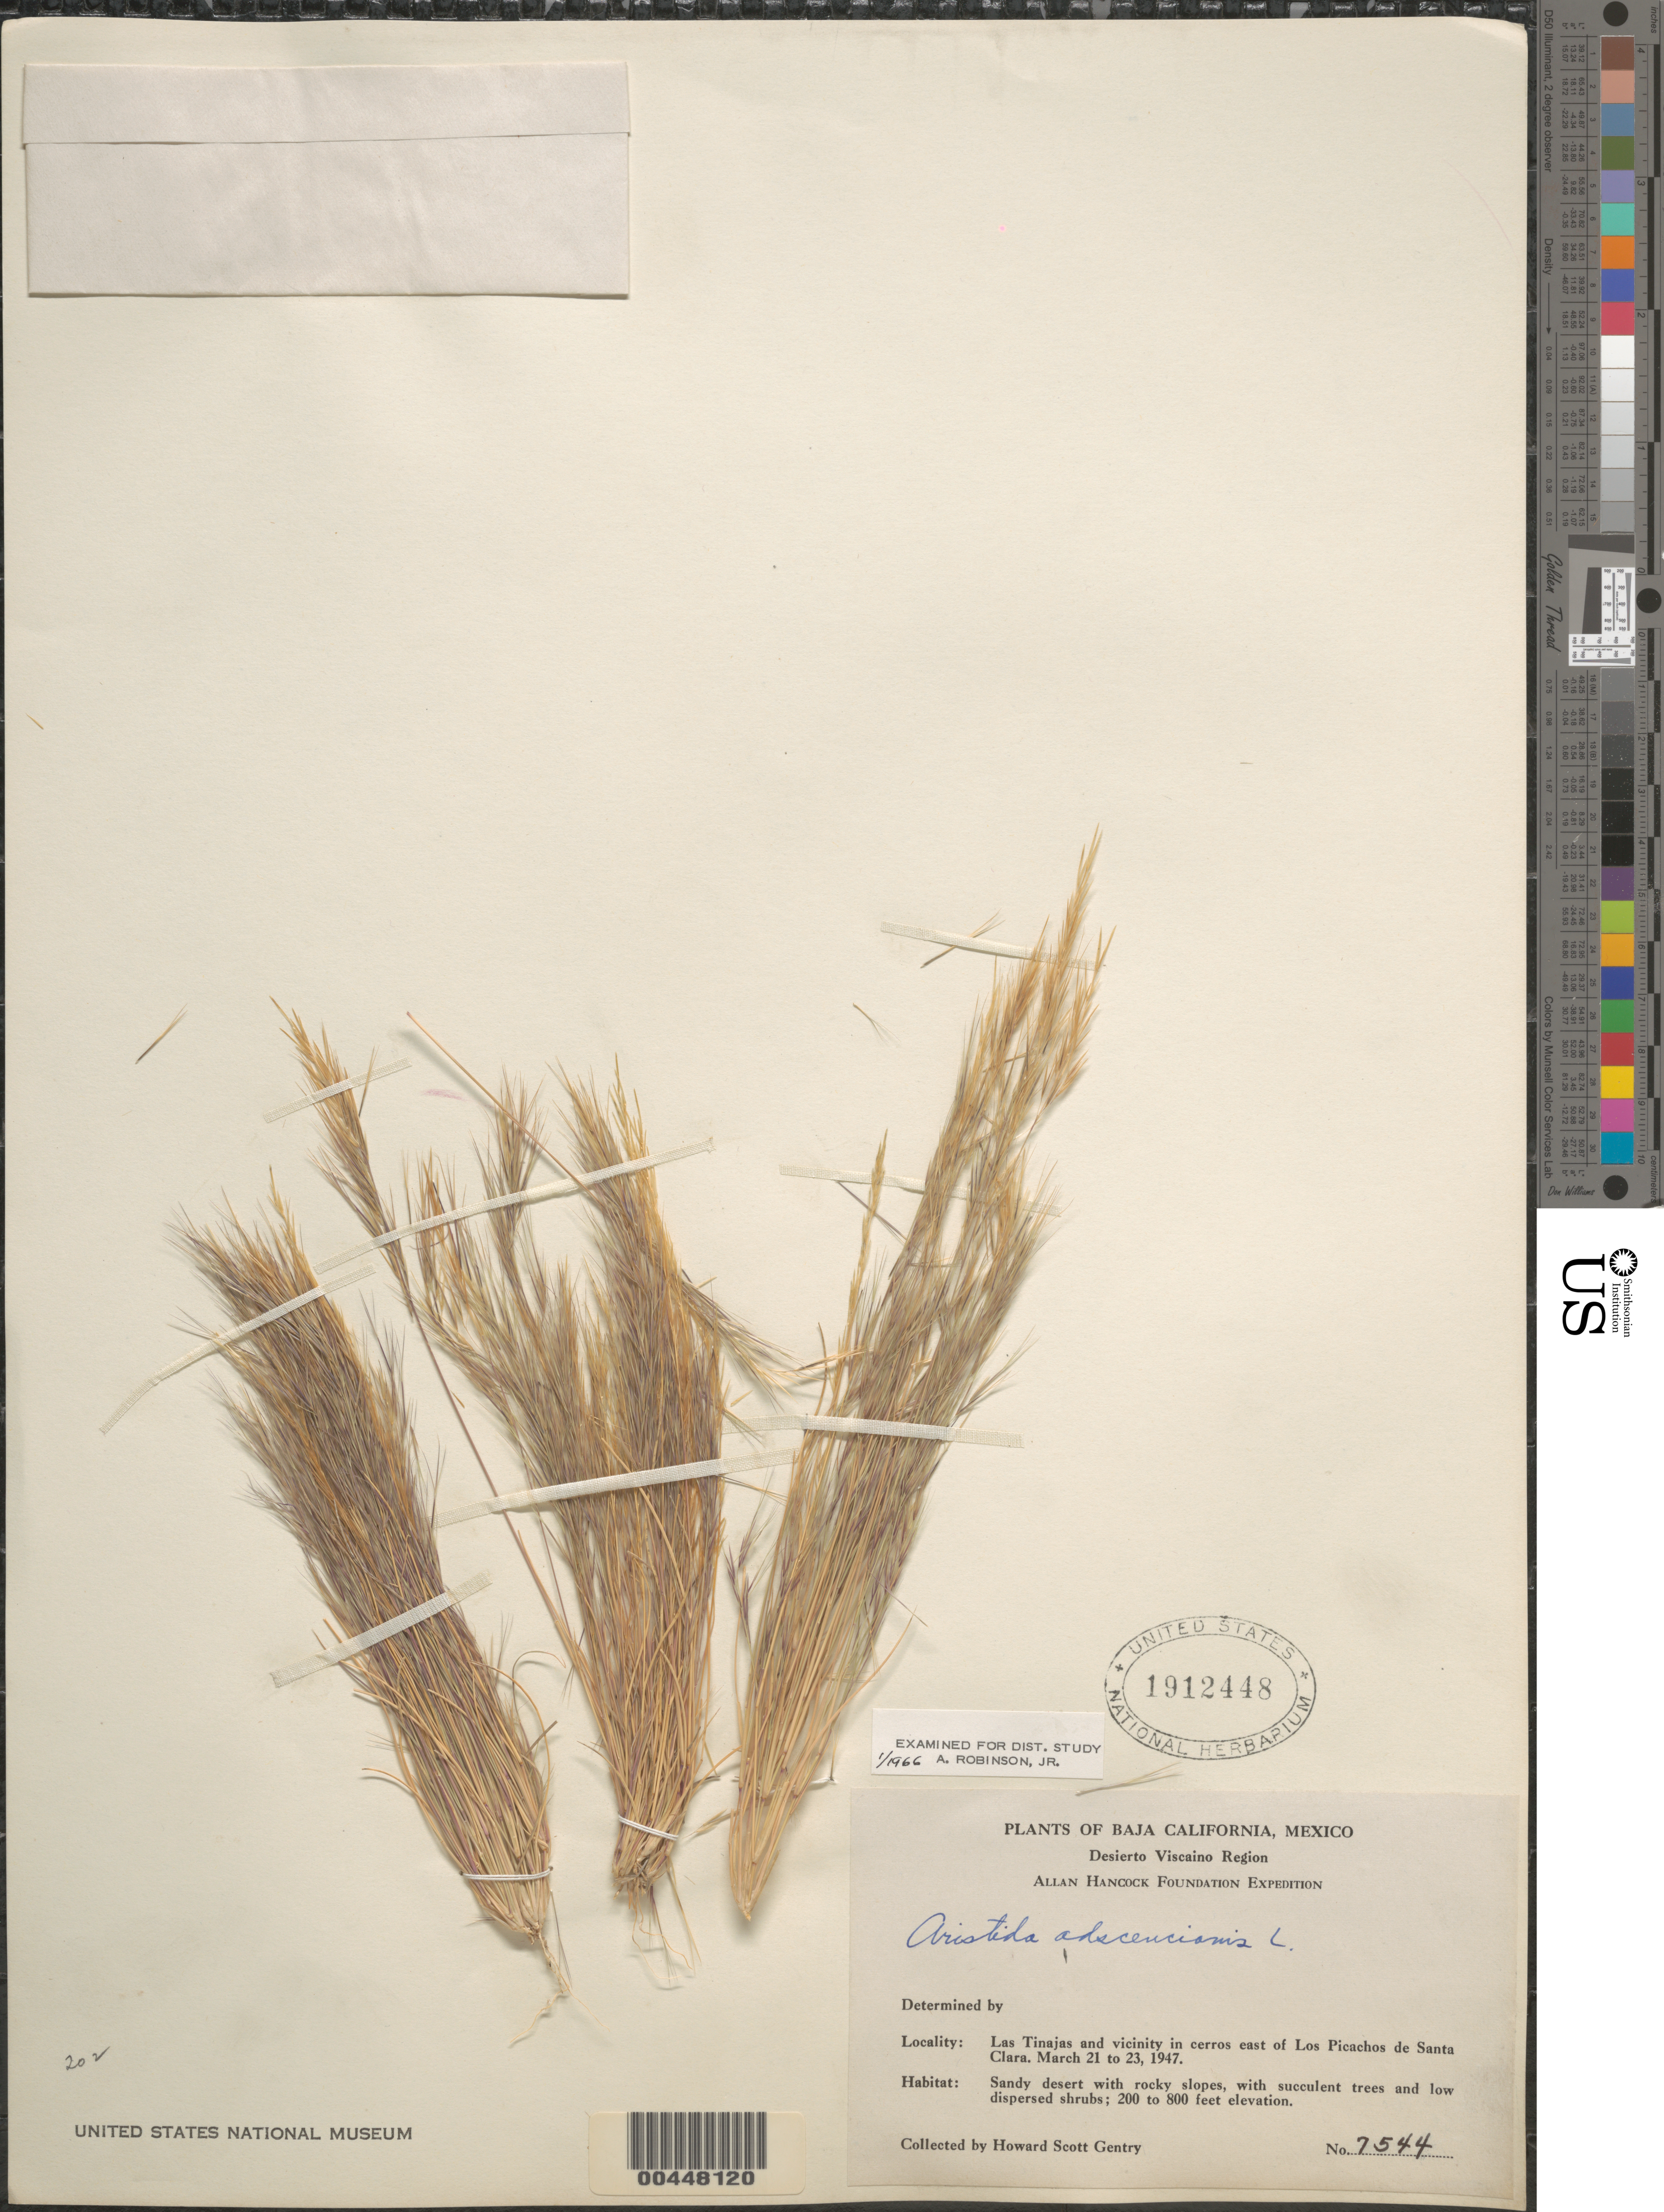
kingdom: Plantae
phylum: Tracheophyta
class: Liliopsida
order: Poales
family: Poaceae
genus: Aristida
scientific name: Aristida adscensionis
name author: L.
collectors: H. S. Gentry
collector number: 7544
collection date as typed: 21 Mar 1947 to 23 Mar 1947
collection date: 1947-03-21/1947-03-23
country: Mexico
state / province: Baja California Norte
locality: Desierto Viscaino Region, Las Tinajas and vicinity in cerros E of Los Picachos de Santa Clara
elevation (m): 61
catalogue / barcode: US 1912448